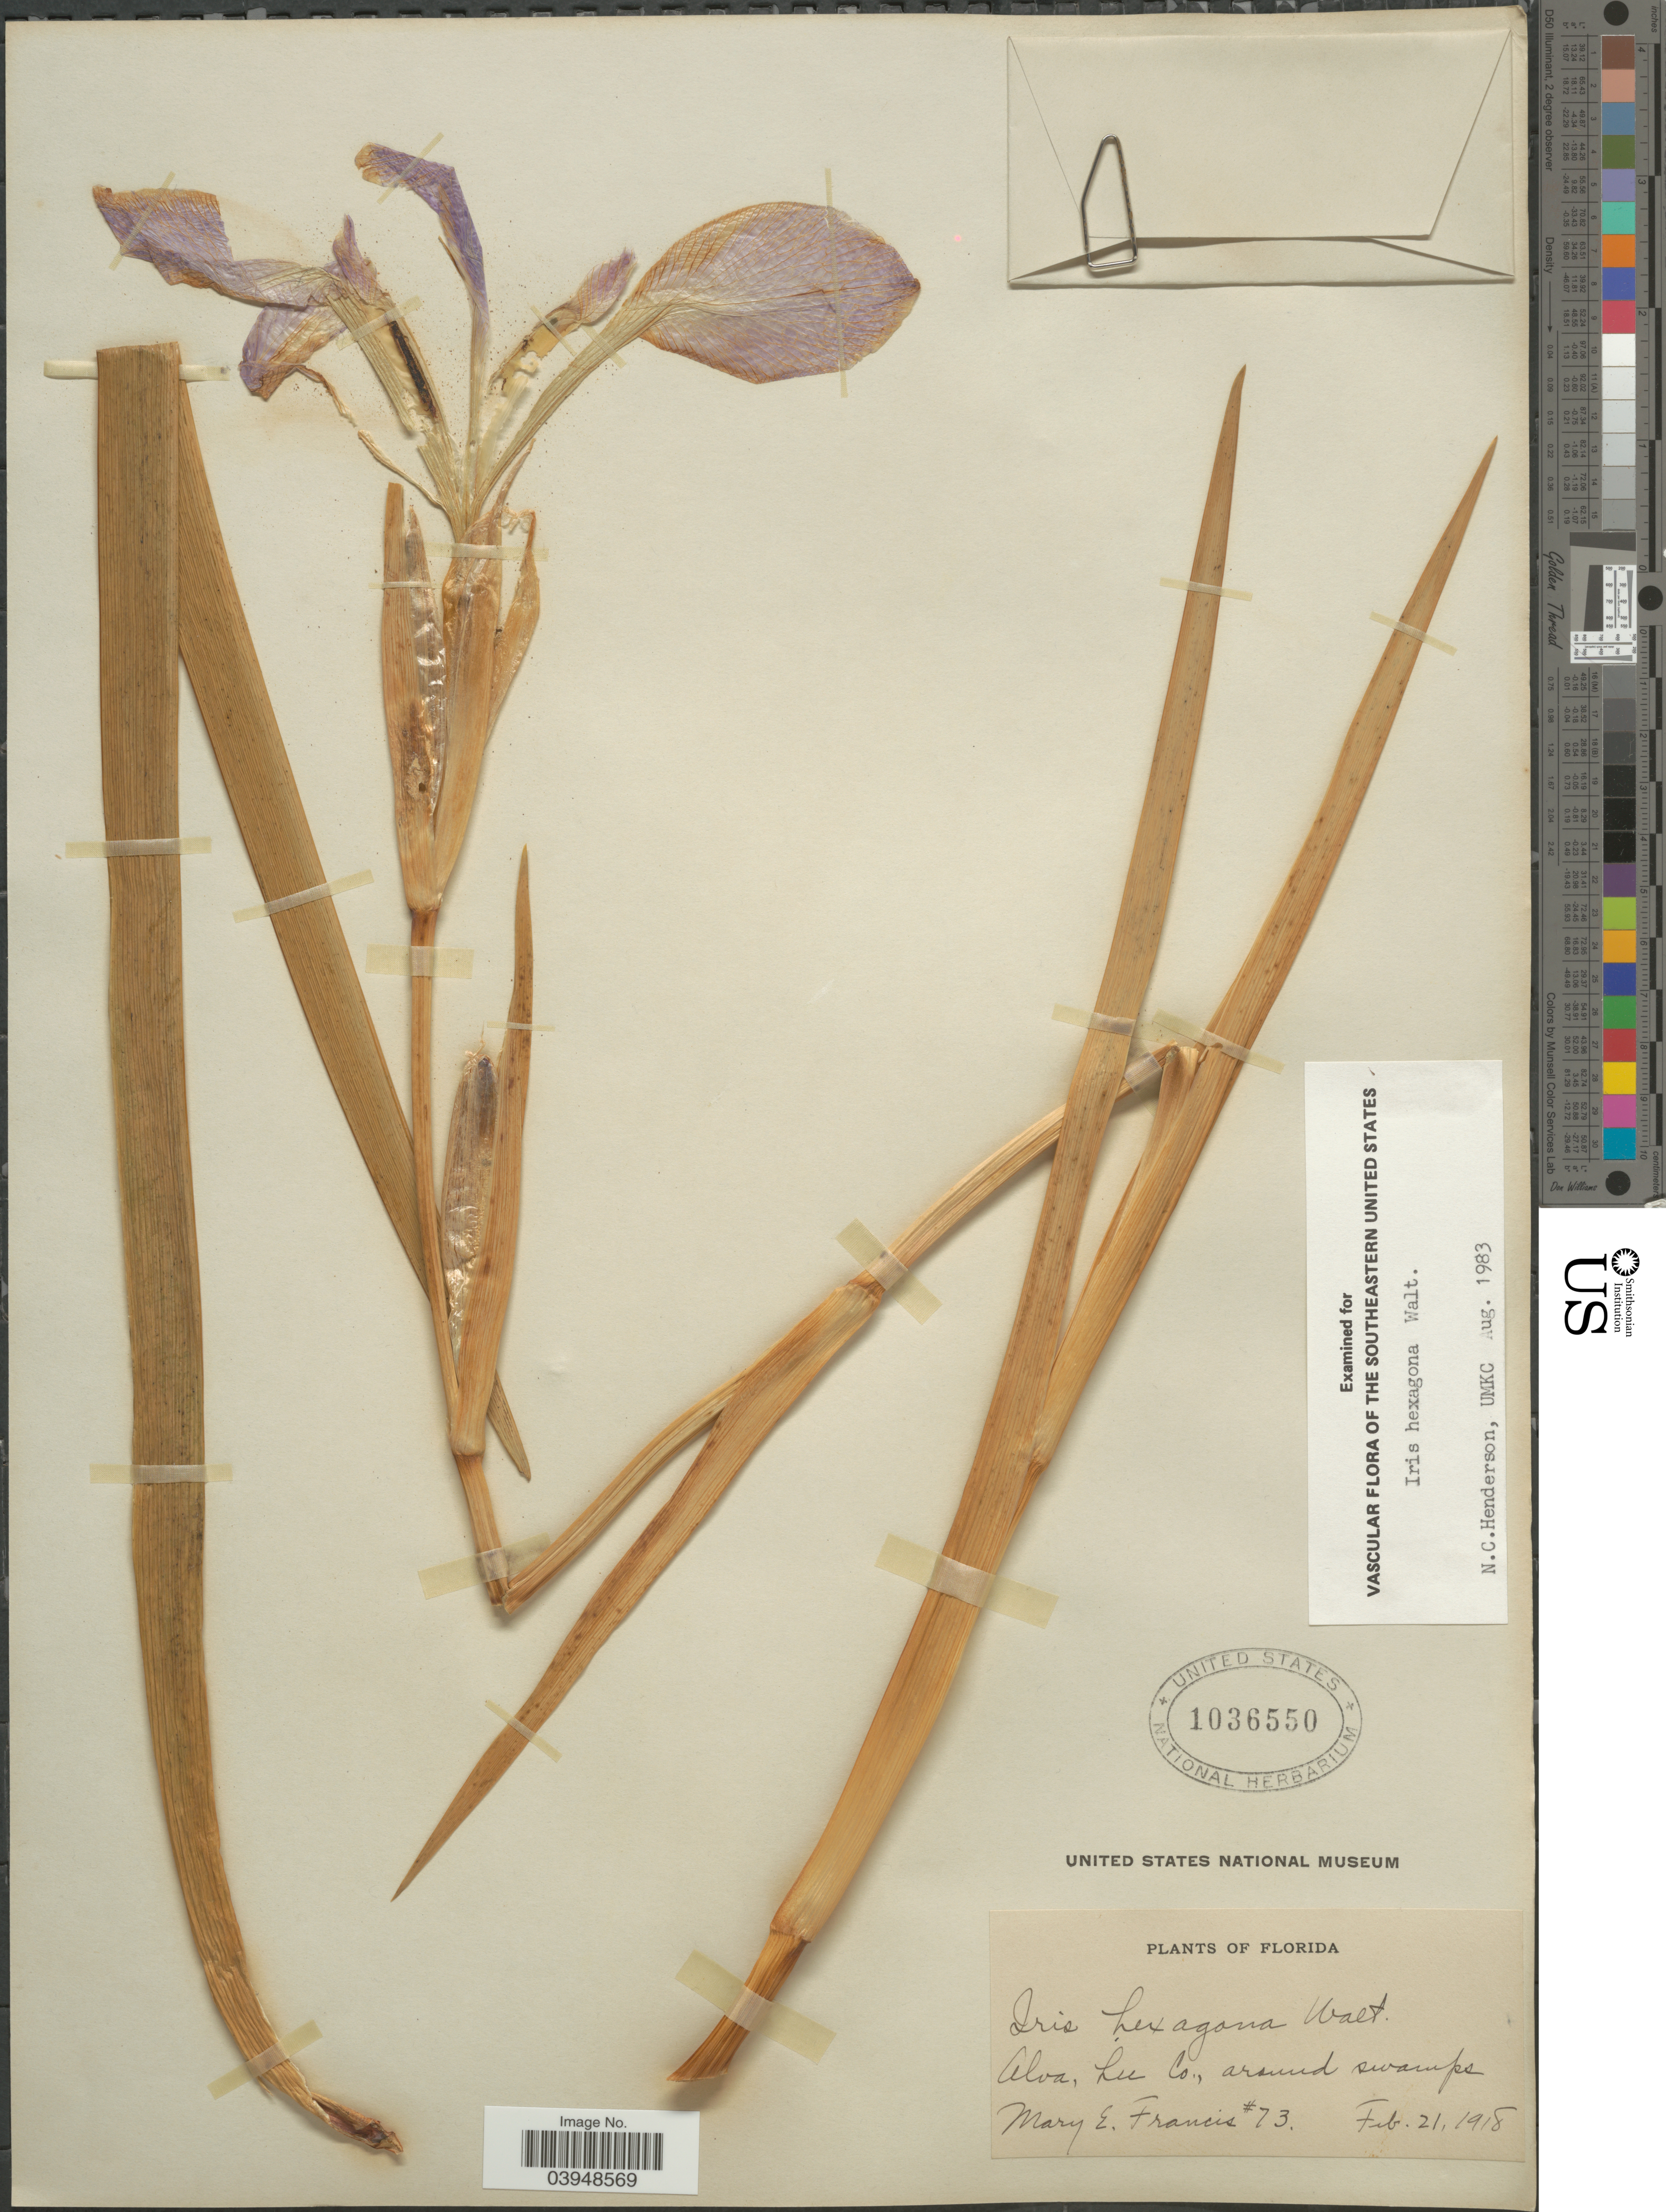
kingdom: Plantae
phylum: Tracheophyta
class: Liliopsida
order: Asparagales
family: Iridaceae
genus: Iris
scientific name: Iris hexagona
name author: Walter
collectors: M. E. Francis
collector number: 73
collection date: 1918-02-21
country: United States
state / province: Florida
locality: Alva, Lee Co.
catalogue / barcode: US 1036550